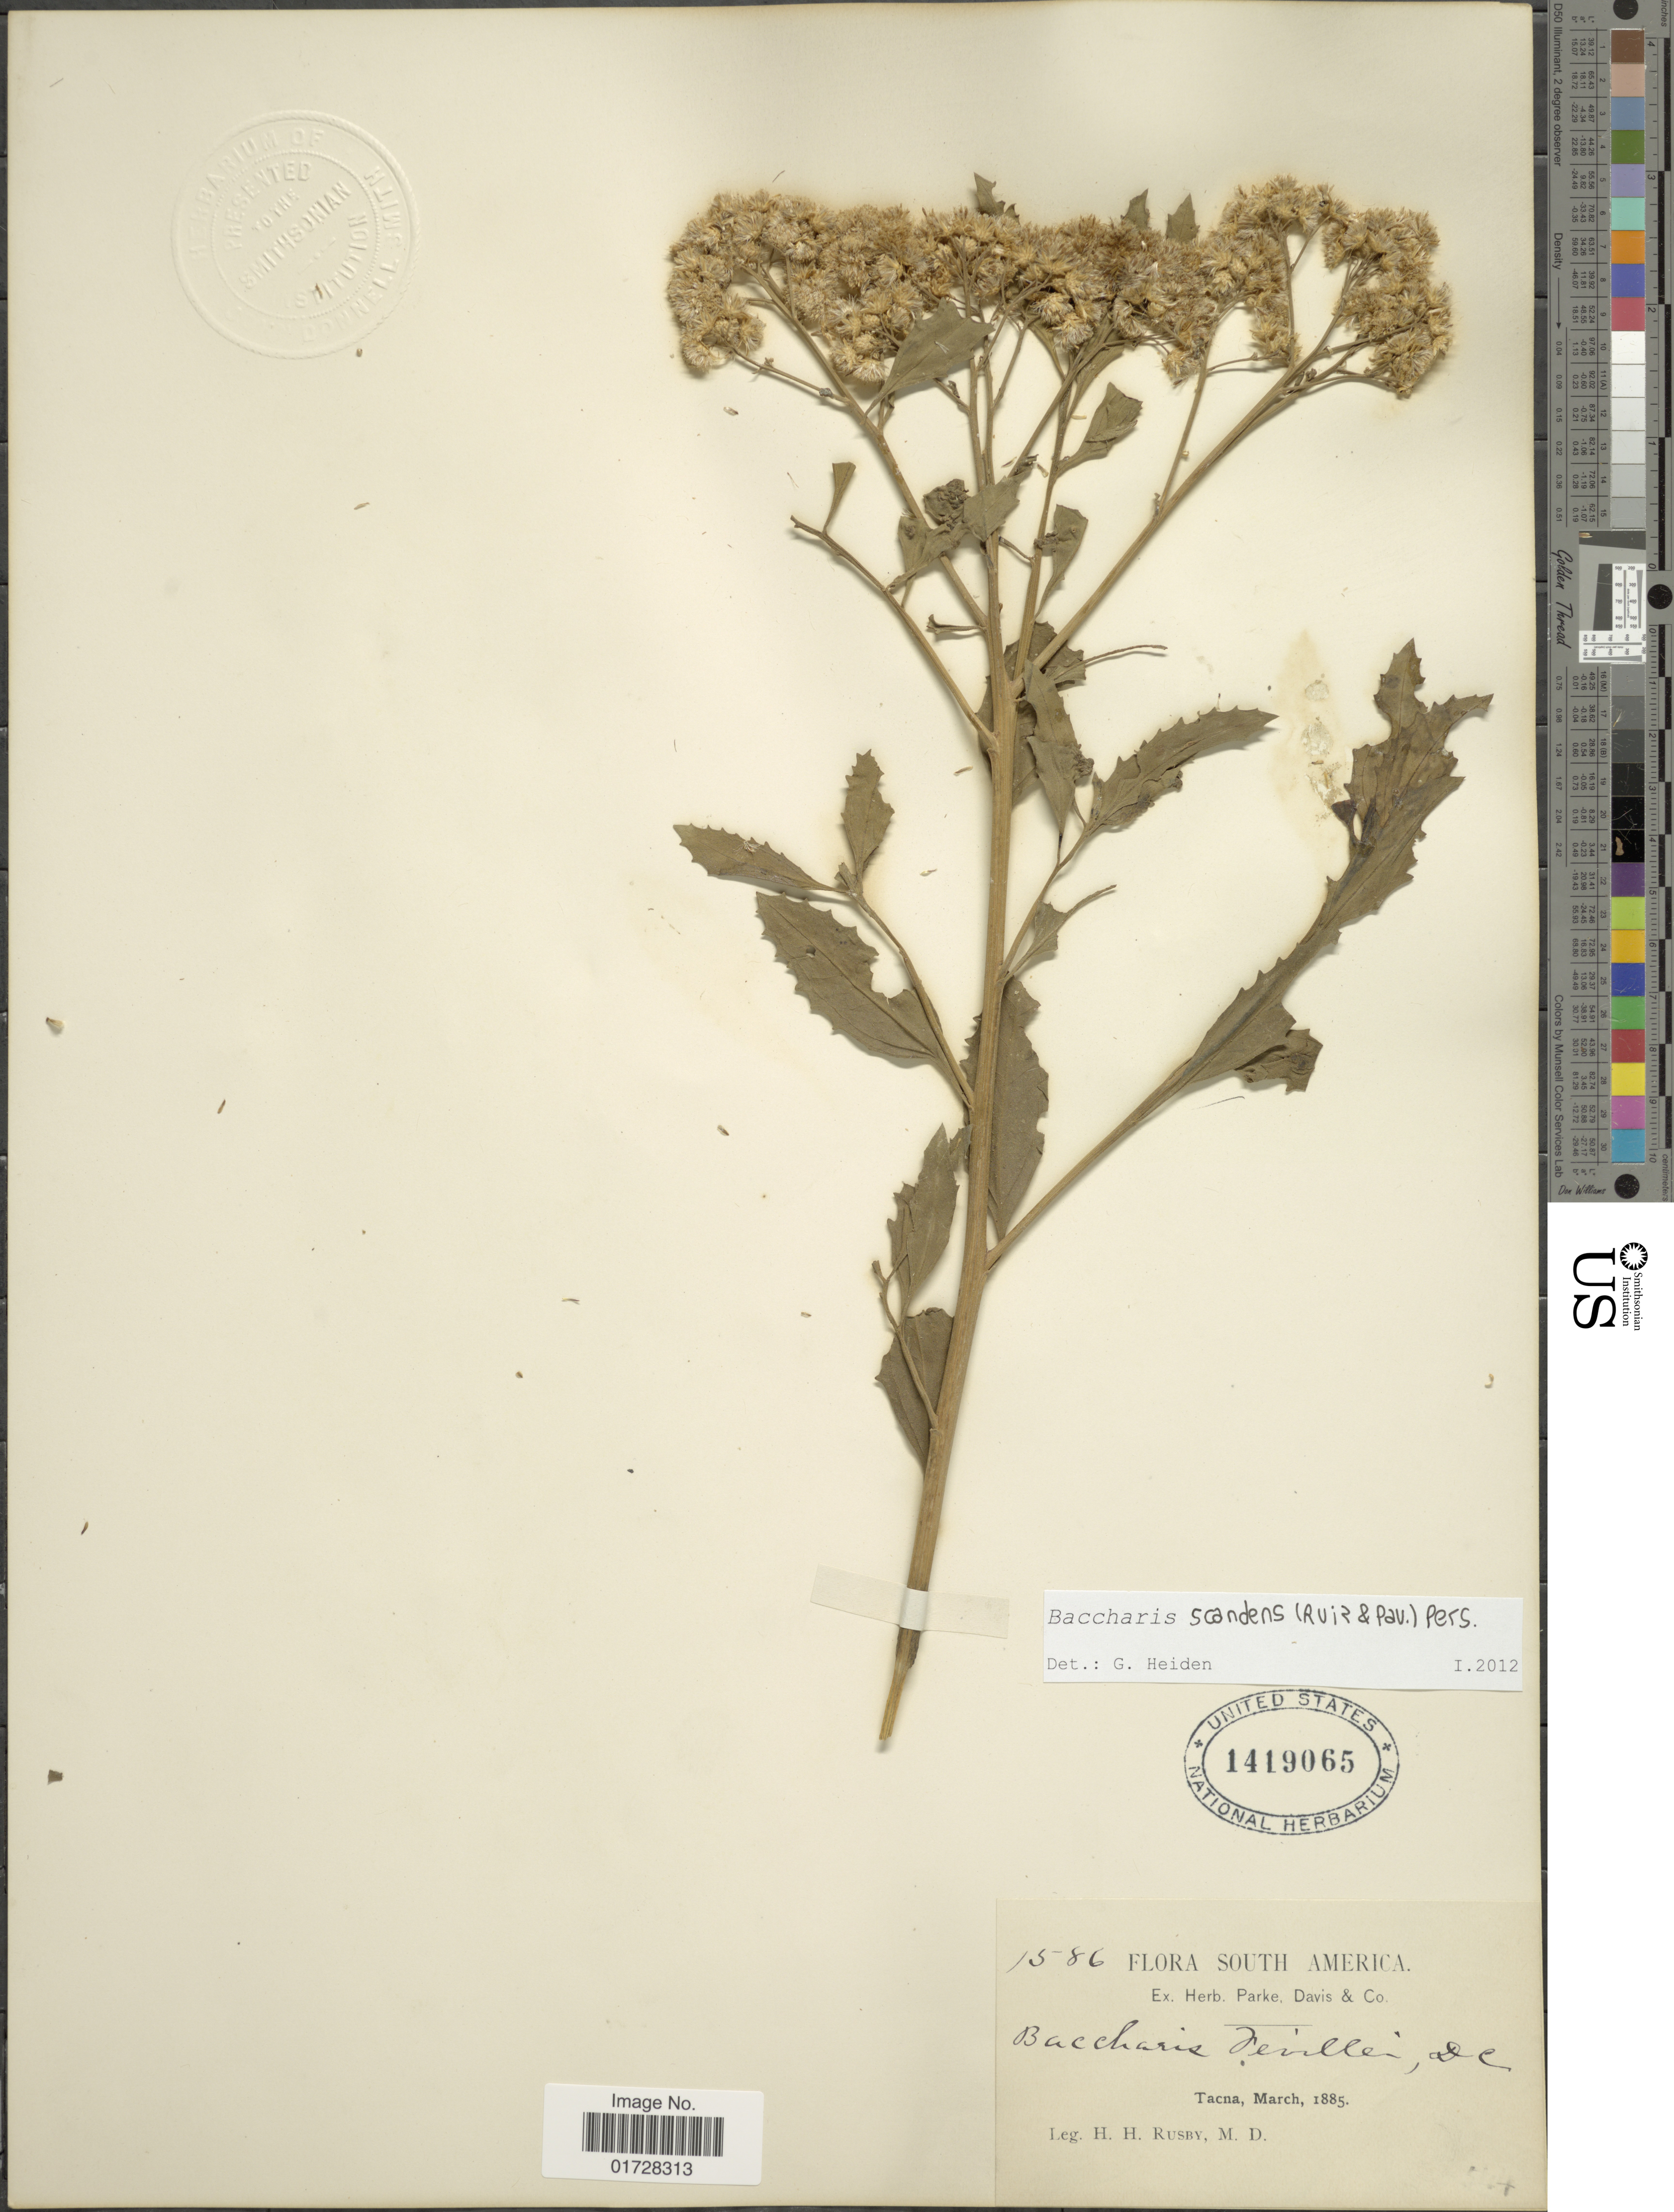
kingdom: Plantae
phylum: Tracheophyta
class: Magnoliopsida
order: Asterales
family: Asteraceae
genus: Baccharis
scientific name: Baccharis scandens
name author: (Ruiz & Pav.) Pers.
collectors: H. H. Rusby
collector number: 1586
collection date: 1885-03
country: Peru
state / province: Tacna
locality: South America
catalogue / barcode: US 1419065